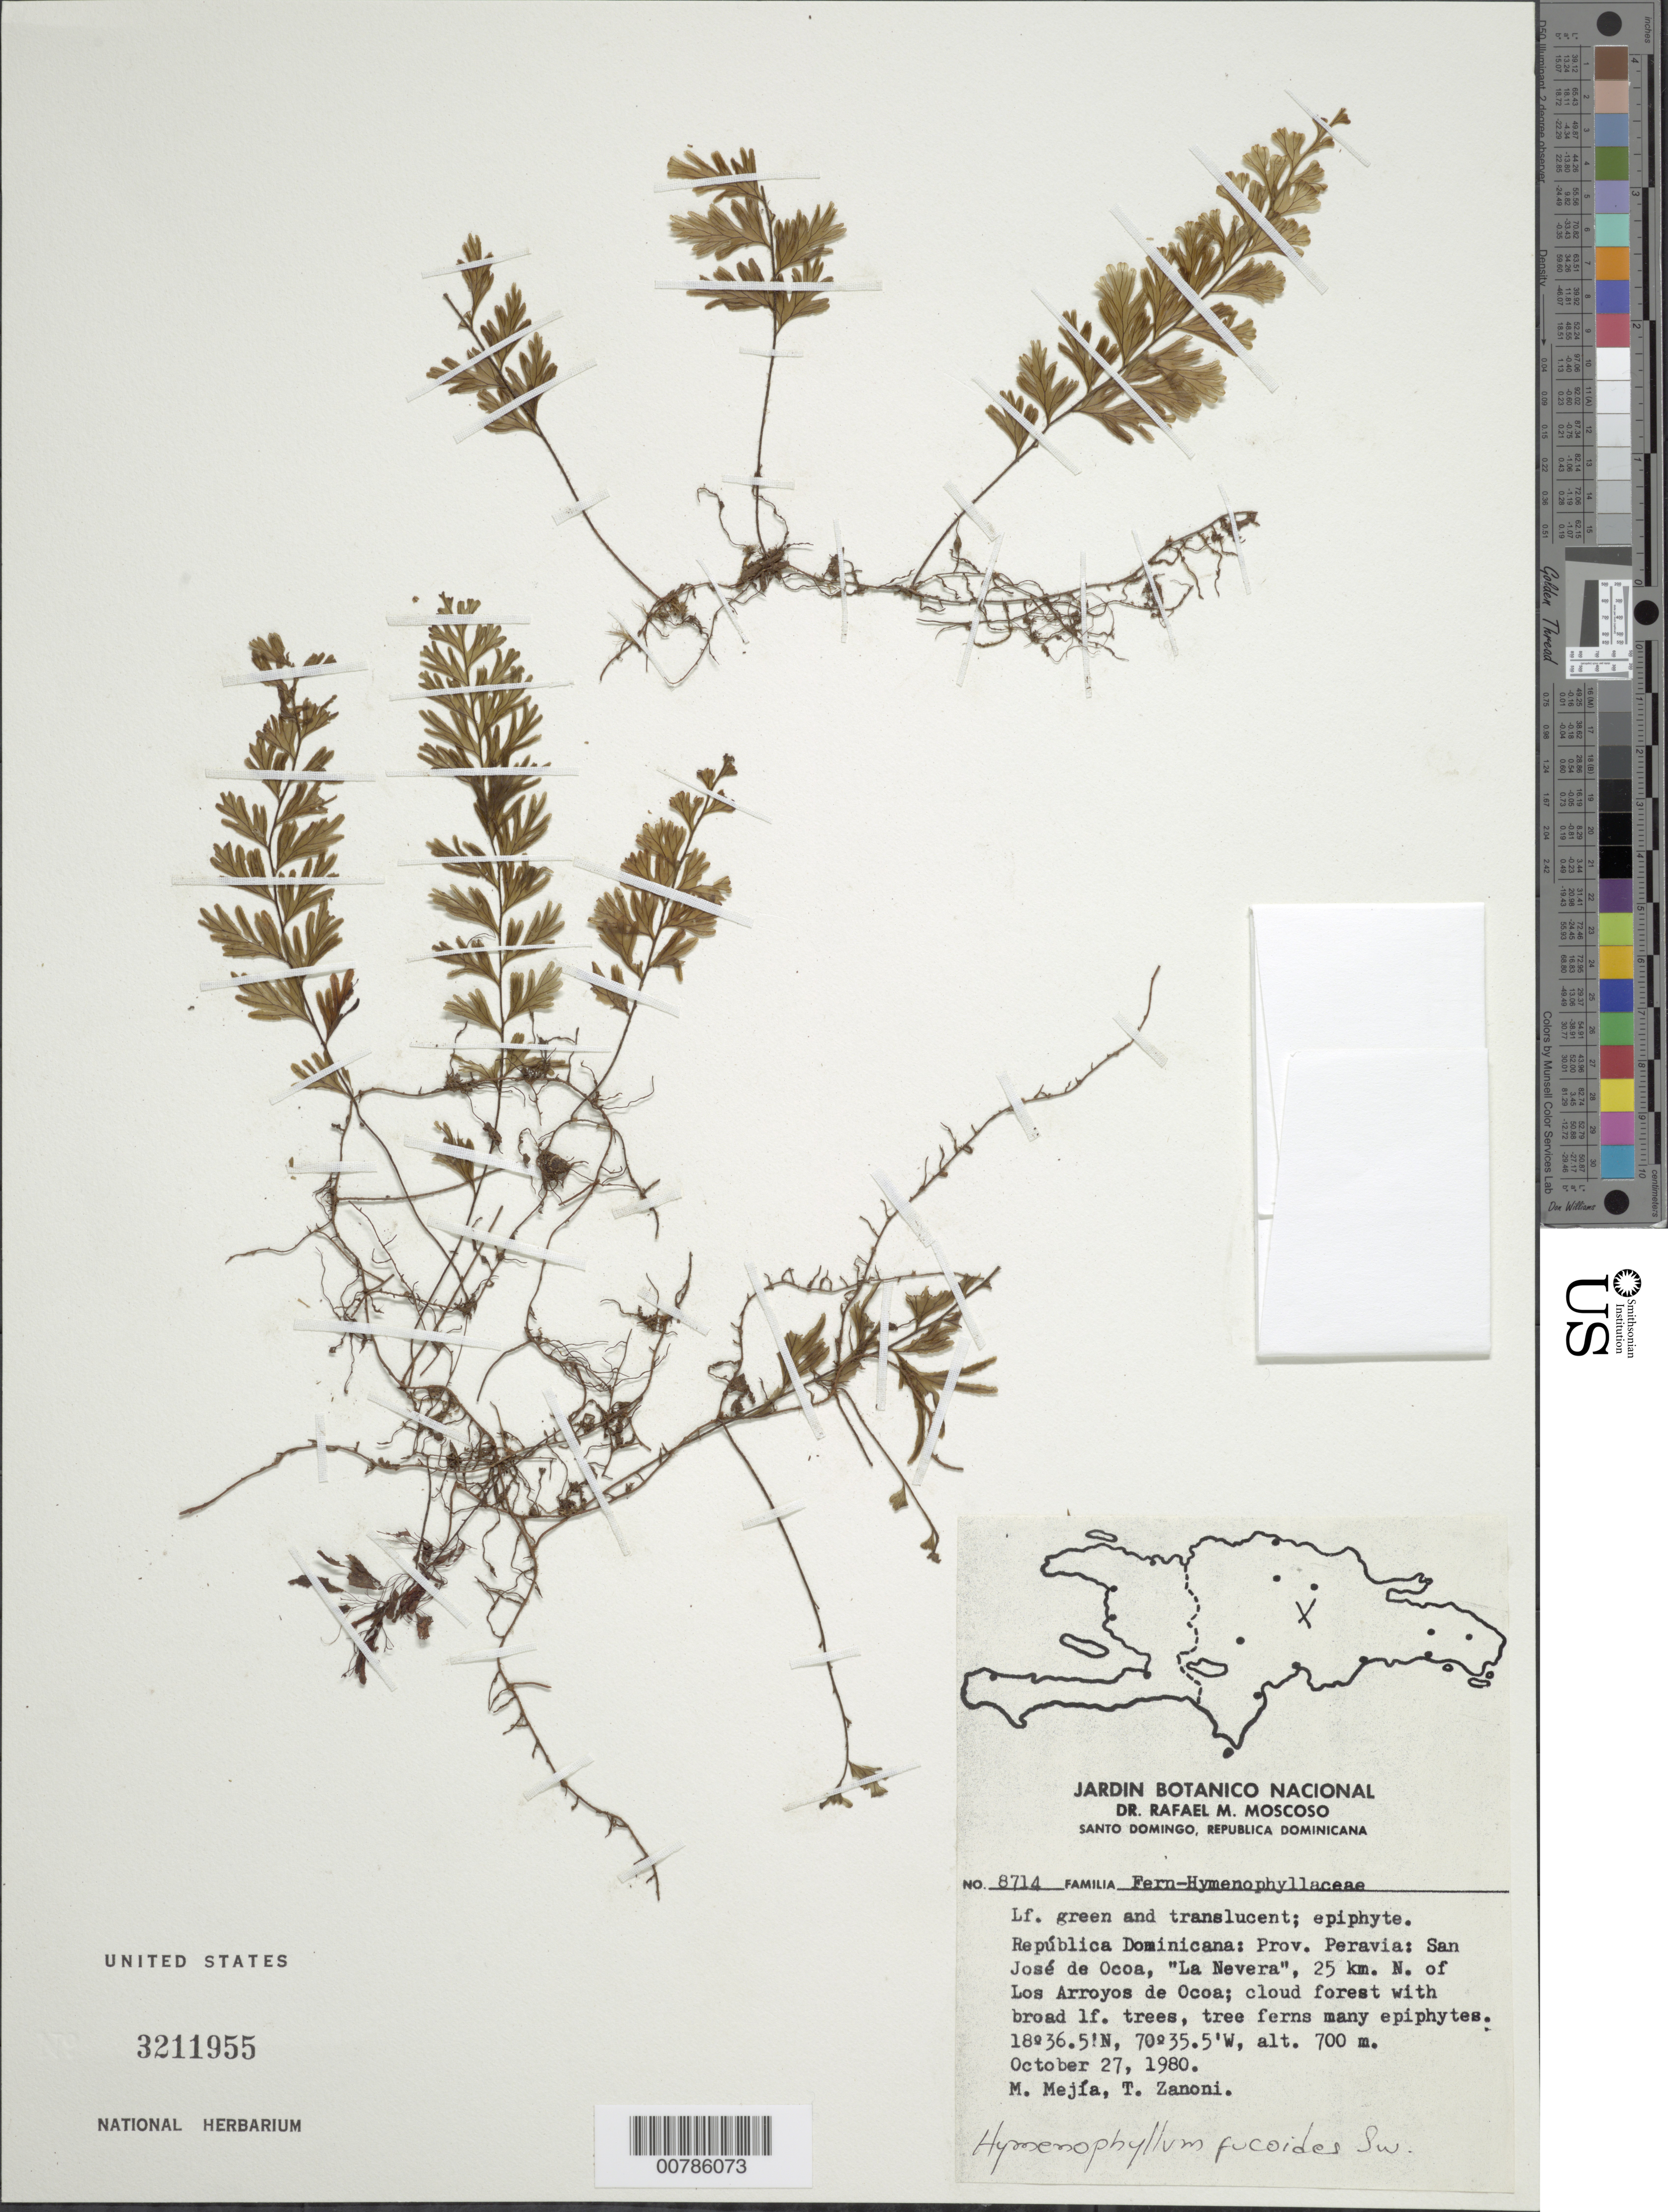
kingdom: Plantae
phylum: Tracheophyta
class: Polypodiopsida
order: Hymenophyllales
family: Hymenophyllaceae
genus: Hymenophyllum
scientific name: Hymenophyllum fucoides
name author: (Sw.) Sw.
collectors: M. Mejia & T. A. Zanoni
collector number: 8714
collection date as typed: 27 Oct 1980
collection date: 1980-10-27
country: Dominican Republic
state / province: Peravia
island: Hispaniola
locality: San José de Ocoa, "La Nevera", 25 km N of Los Arroyos de Ocoa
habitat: Cloud forest with broad leaved trees, tree ferns, many epiphytes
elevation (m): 700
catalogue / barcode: US 3211955